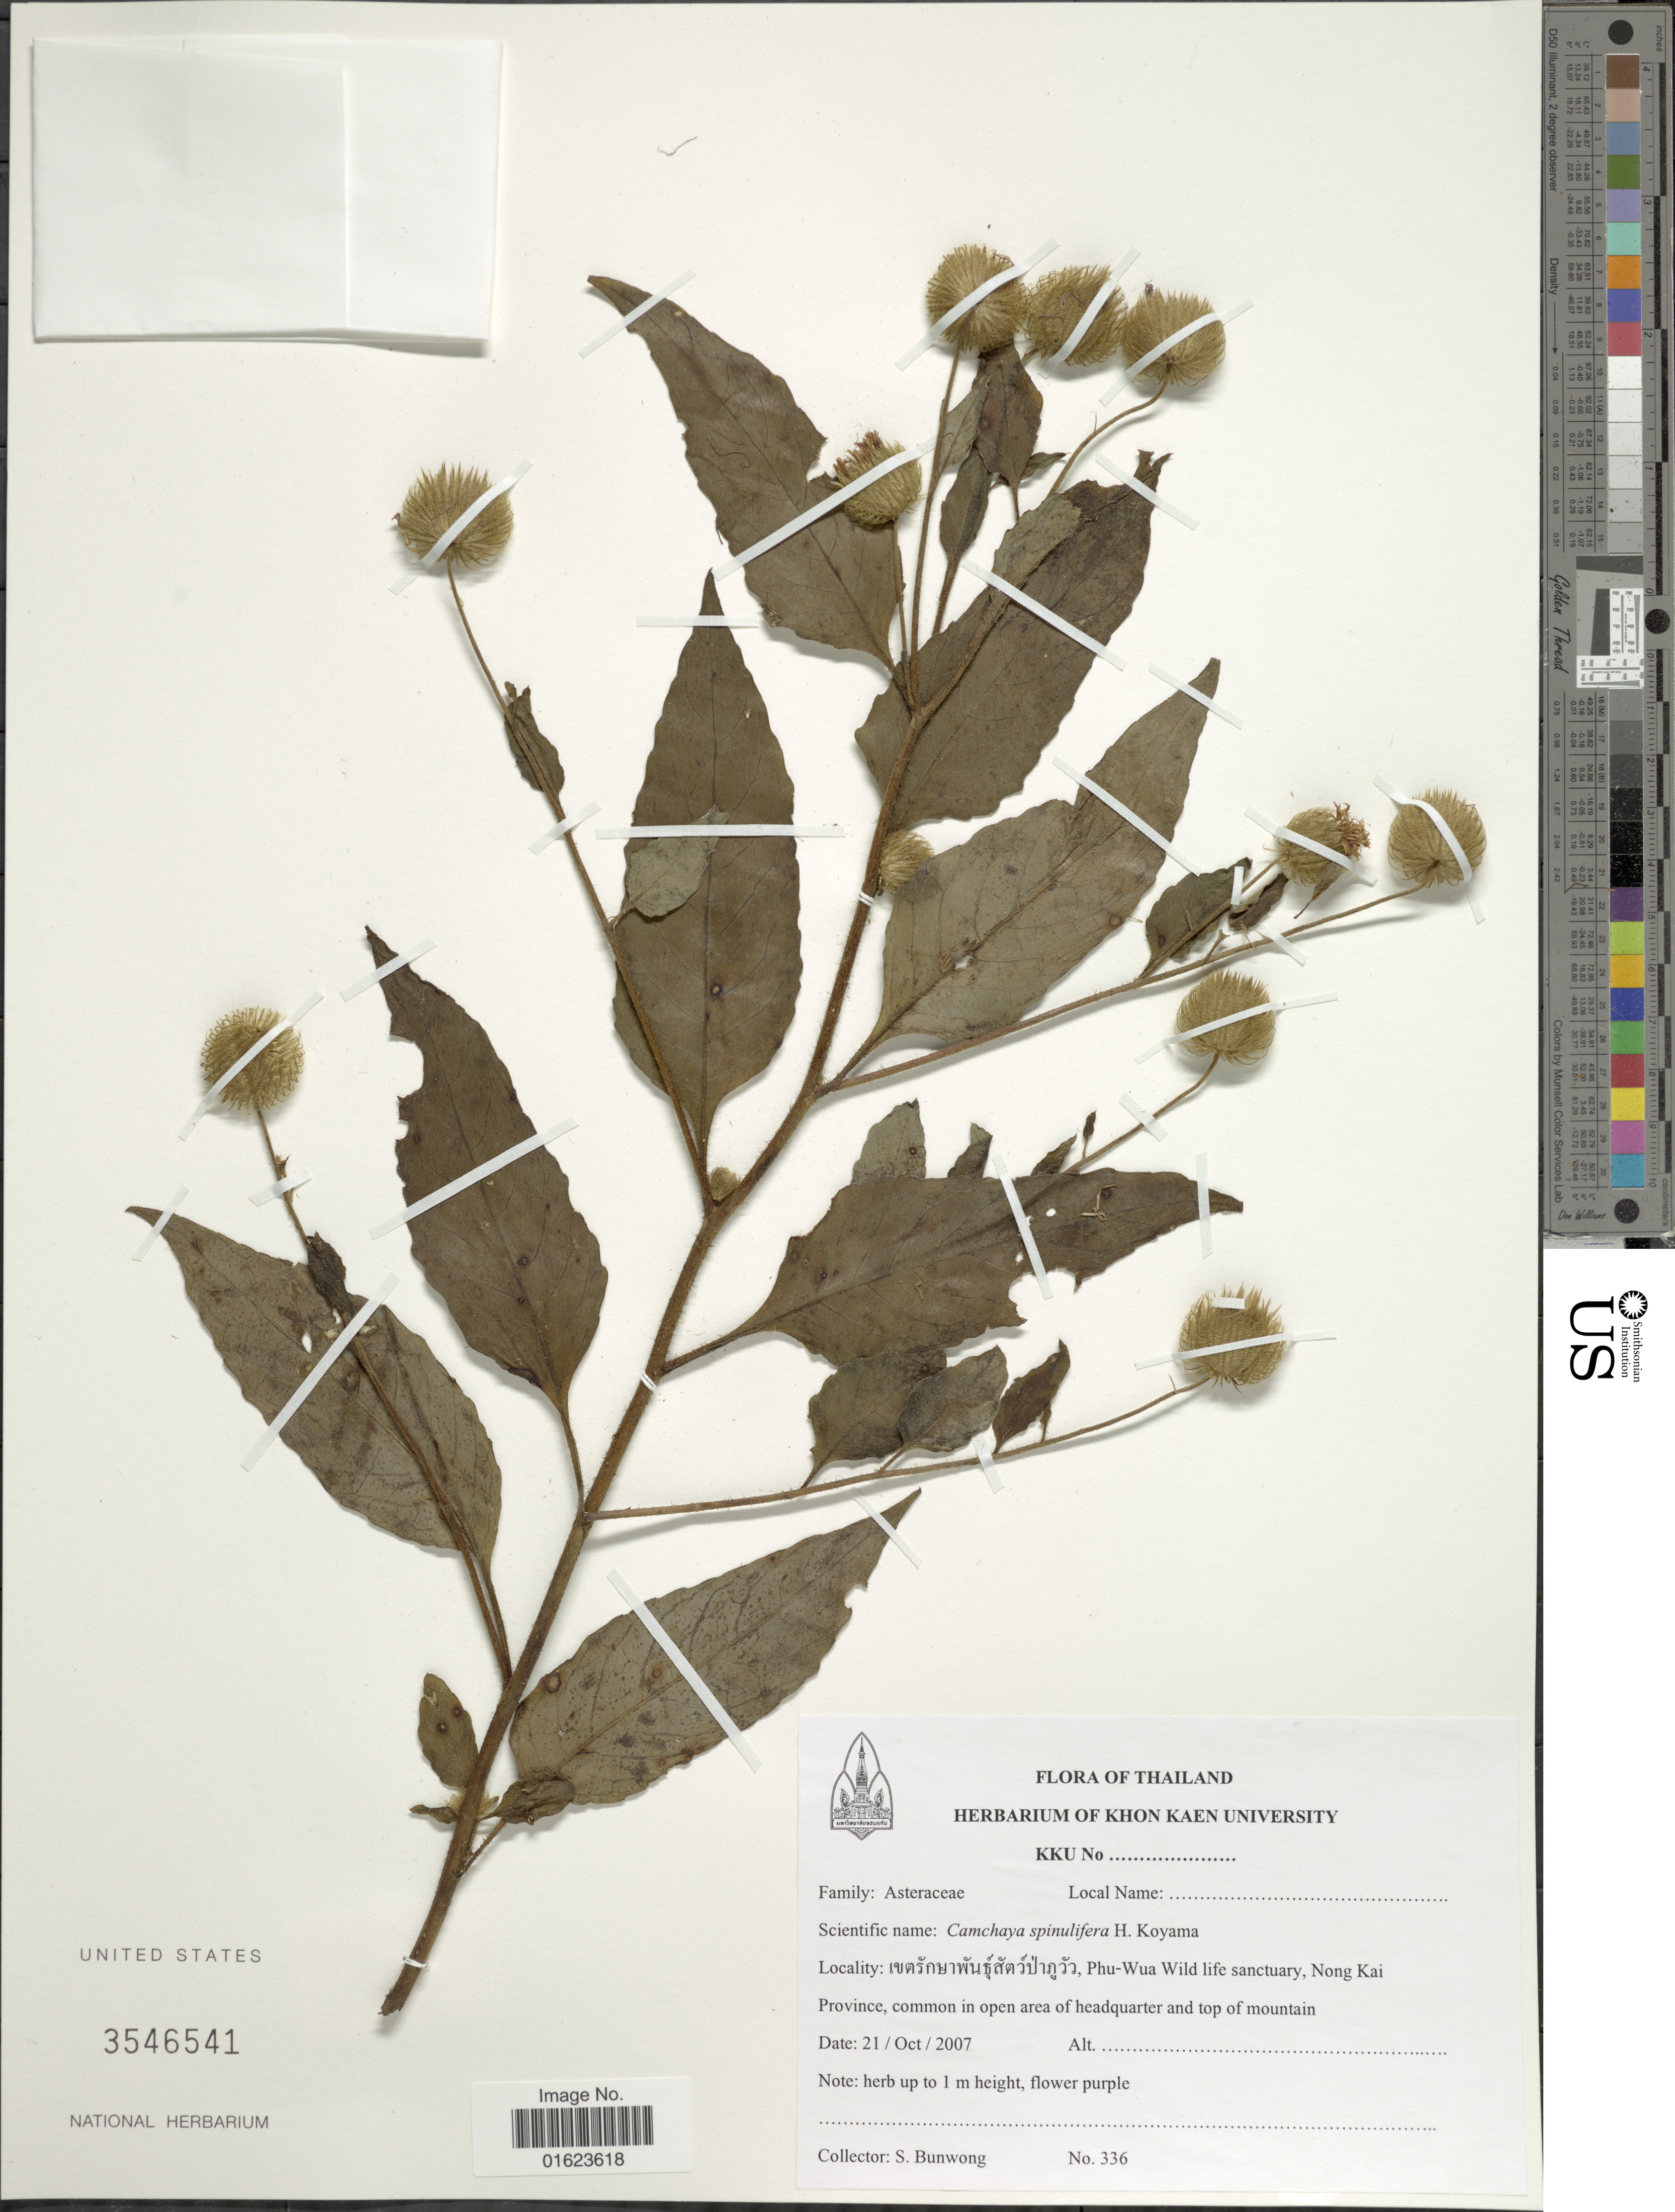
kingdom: Plantae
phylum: Tracheophyta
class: Magnoliopsida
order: Asterales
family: Asteraceae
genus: Camchaya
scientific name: Camchaya spinulifera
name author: H. Koyama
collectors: S. Bunwong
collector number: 336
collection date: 2007-10-21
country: Thailand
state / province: Nong Khai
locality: X, Phu-Wua Wild life Sanctuary, Nong Kai Province.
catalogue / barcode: US 3546541